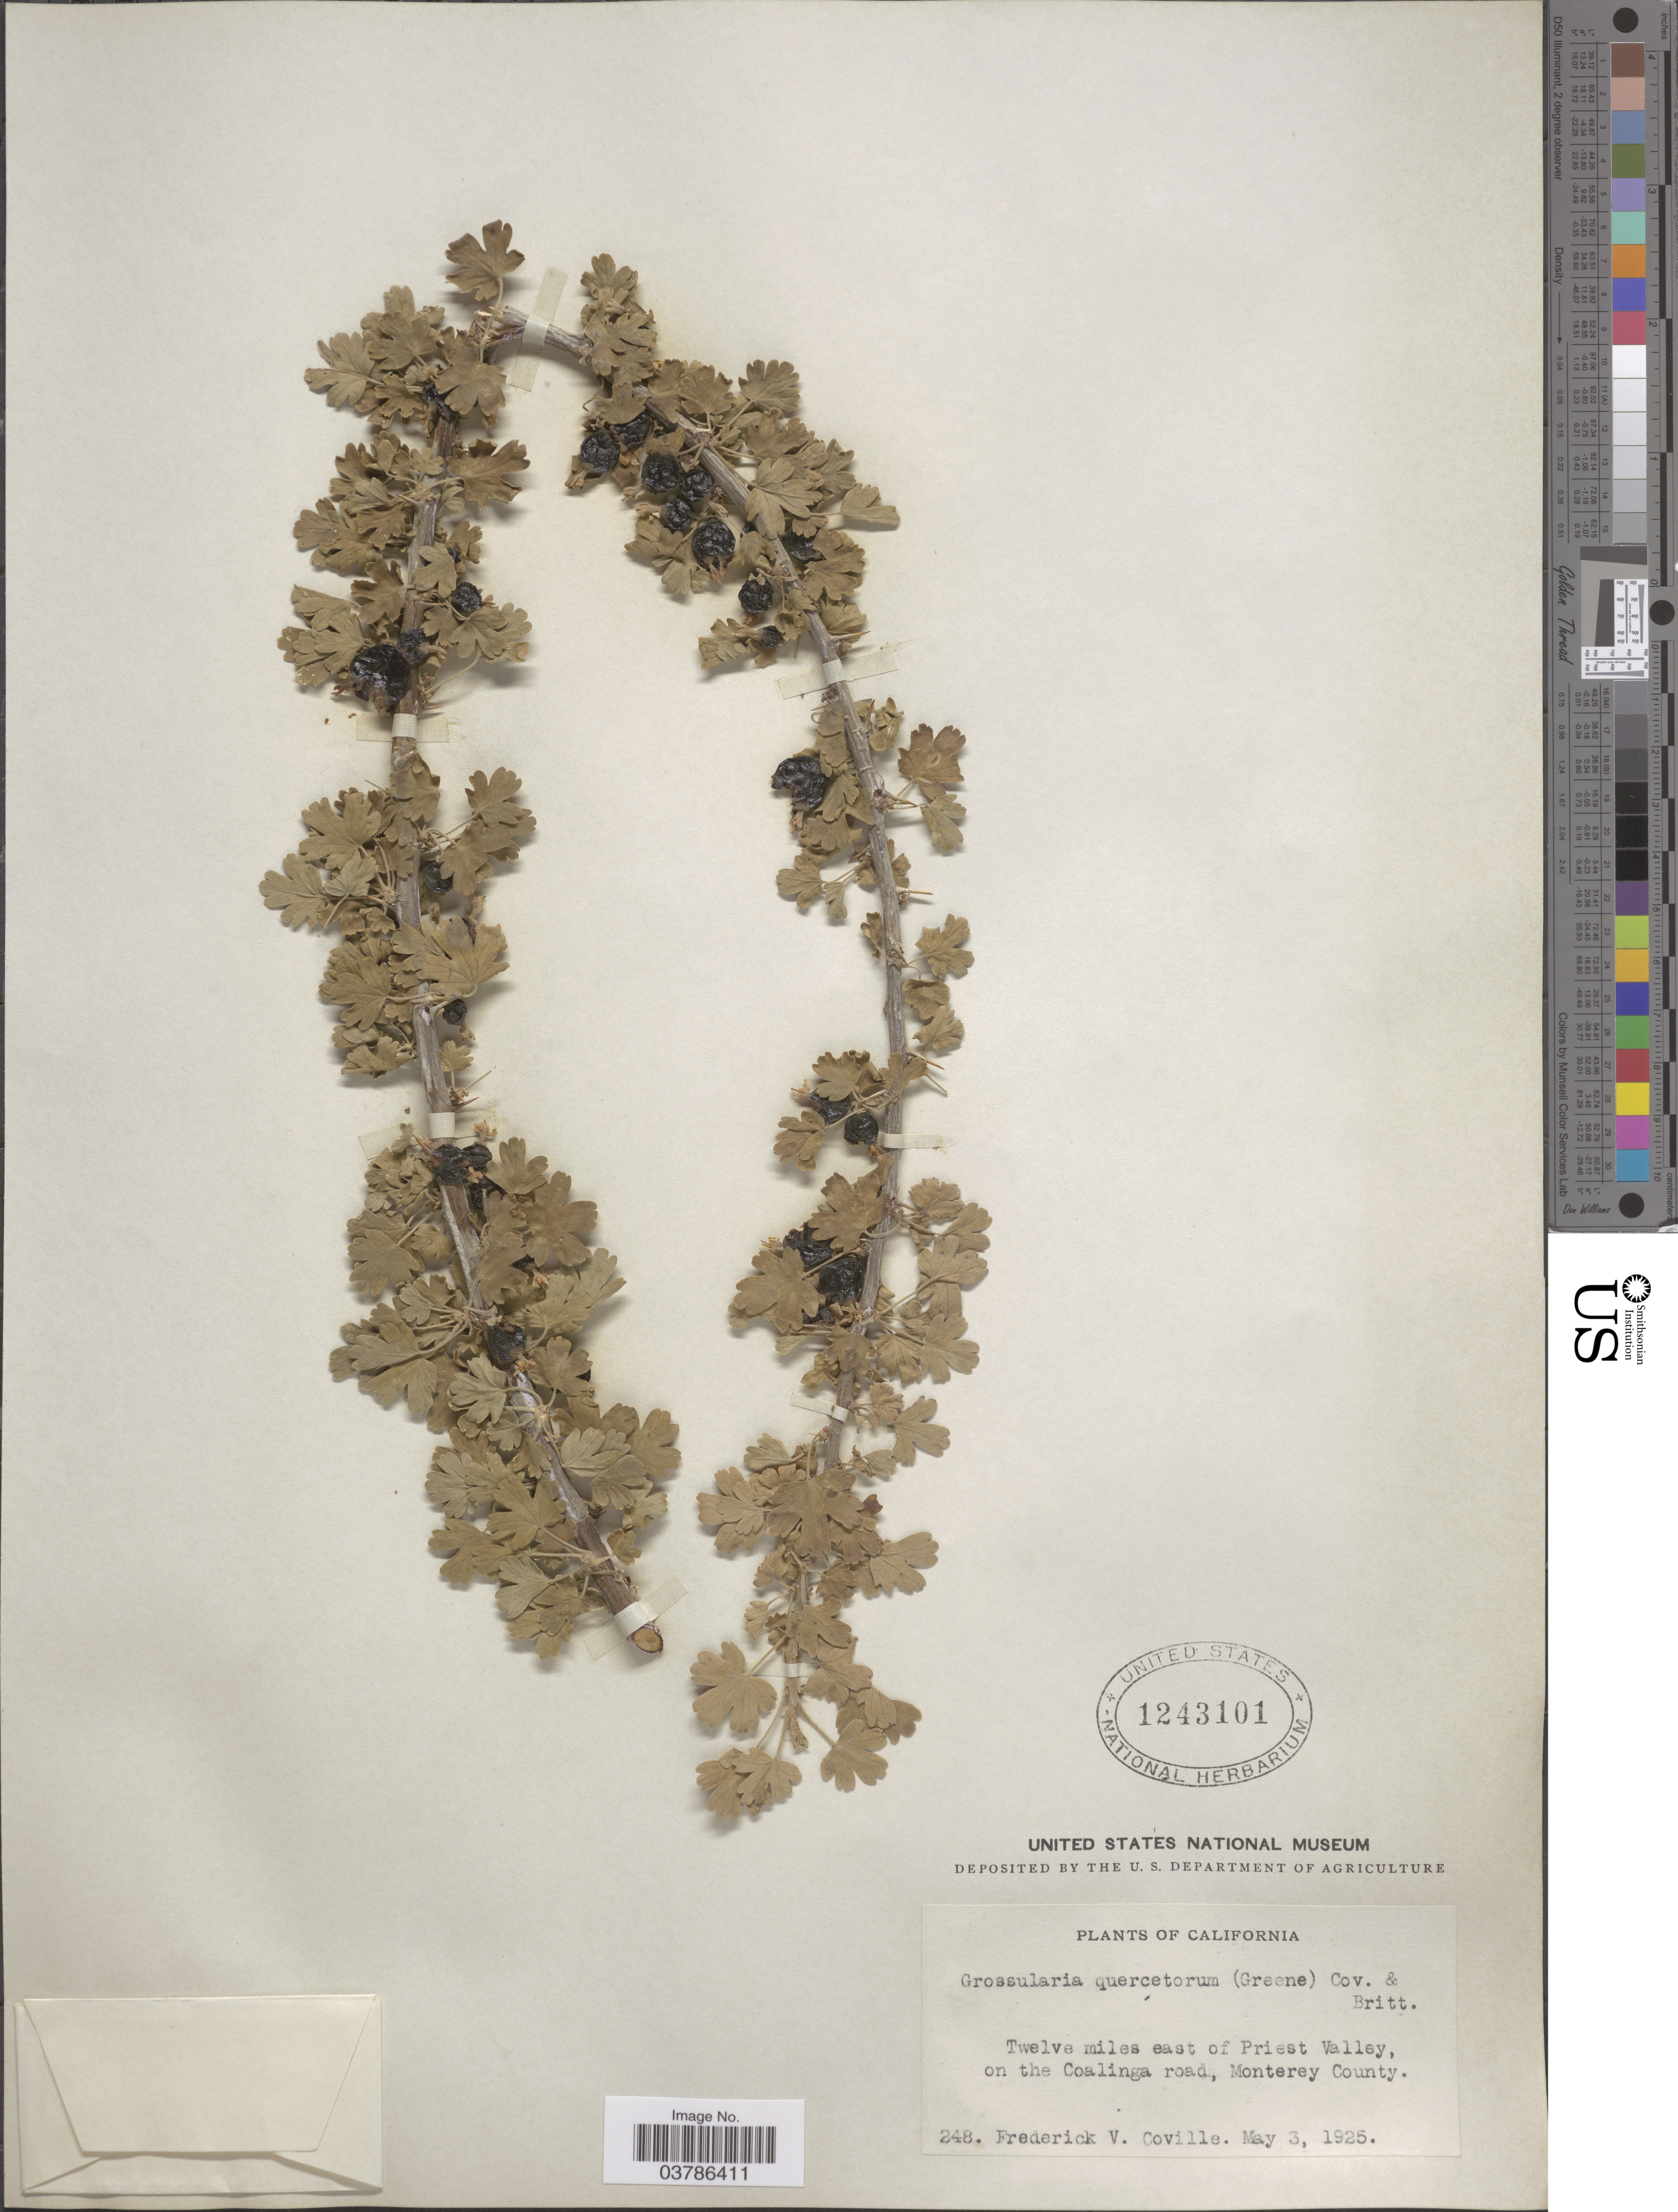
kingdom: Plantae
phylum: Tracheophyta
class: Magnoliopsida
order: Saxifragales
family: Grossulariaceae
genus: Ribes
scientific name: Ribes quercetorum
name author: Greene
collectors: F. V. Coville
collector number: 248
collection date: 1925-05-03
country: United States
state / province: California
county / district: Monterey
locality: Twelve miles east of Priest Valley, on the Coalinga road, Monterey County.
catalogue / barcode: US 1243101